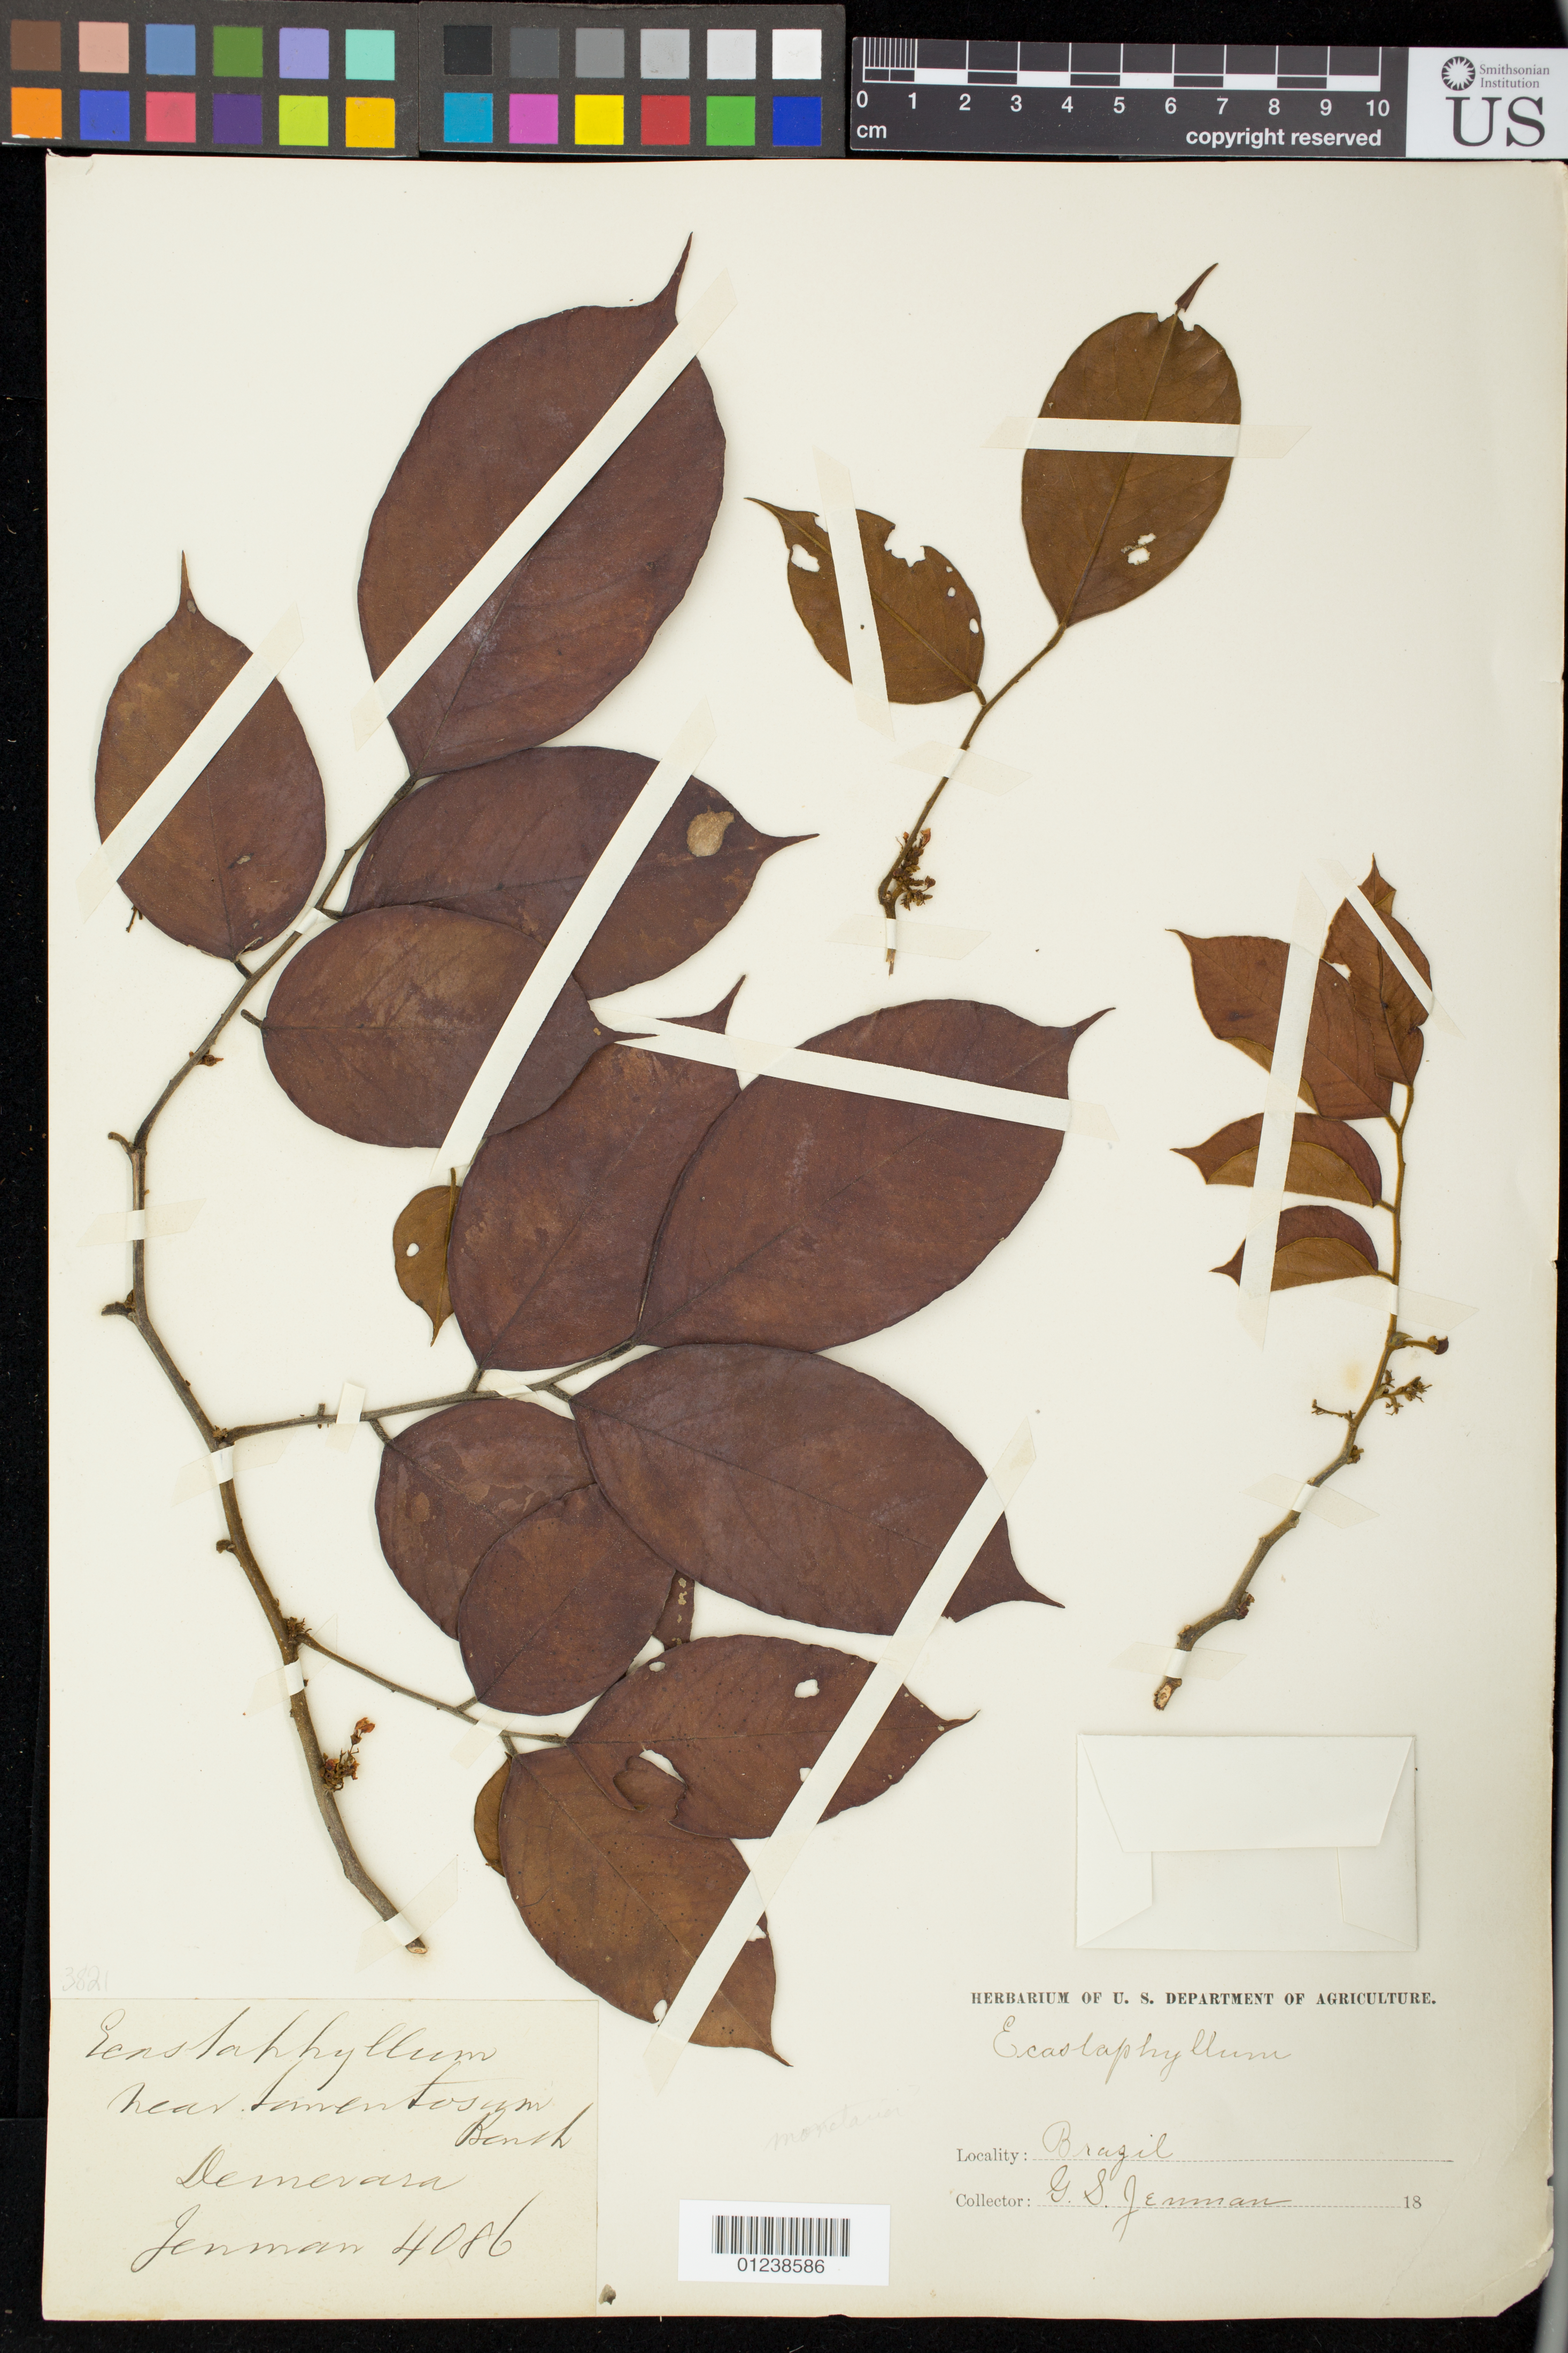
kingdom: Plantae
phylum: Tracheophyta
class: Magnoliopsida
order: Fabales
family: Fabaceae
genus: Dalbergia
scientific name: Dalbergia sp.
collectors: G. S. Jenman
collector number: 4086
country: Brazil